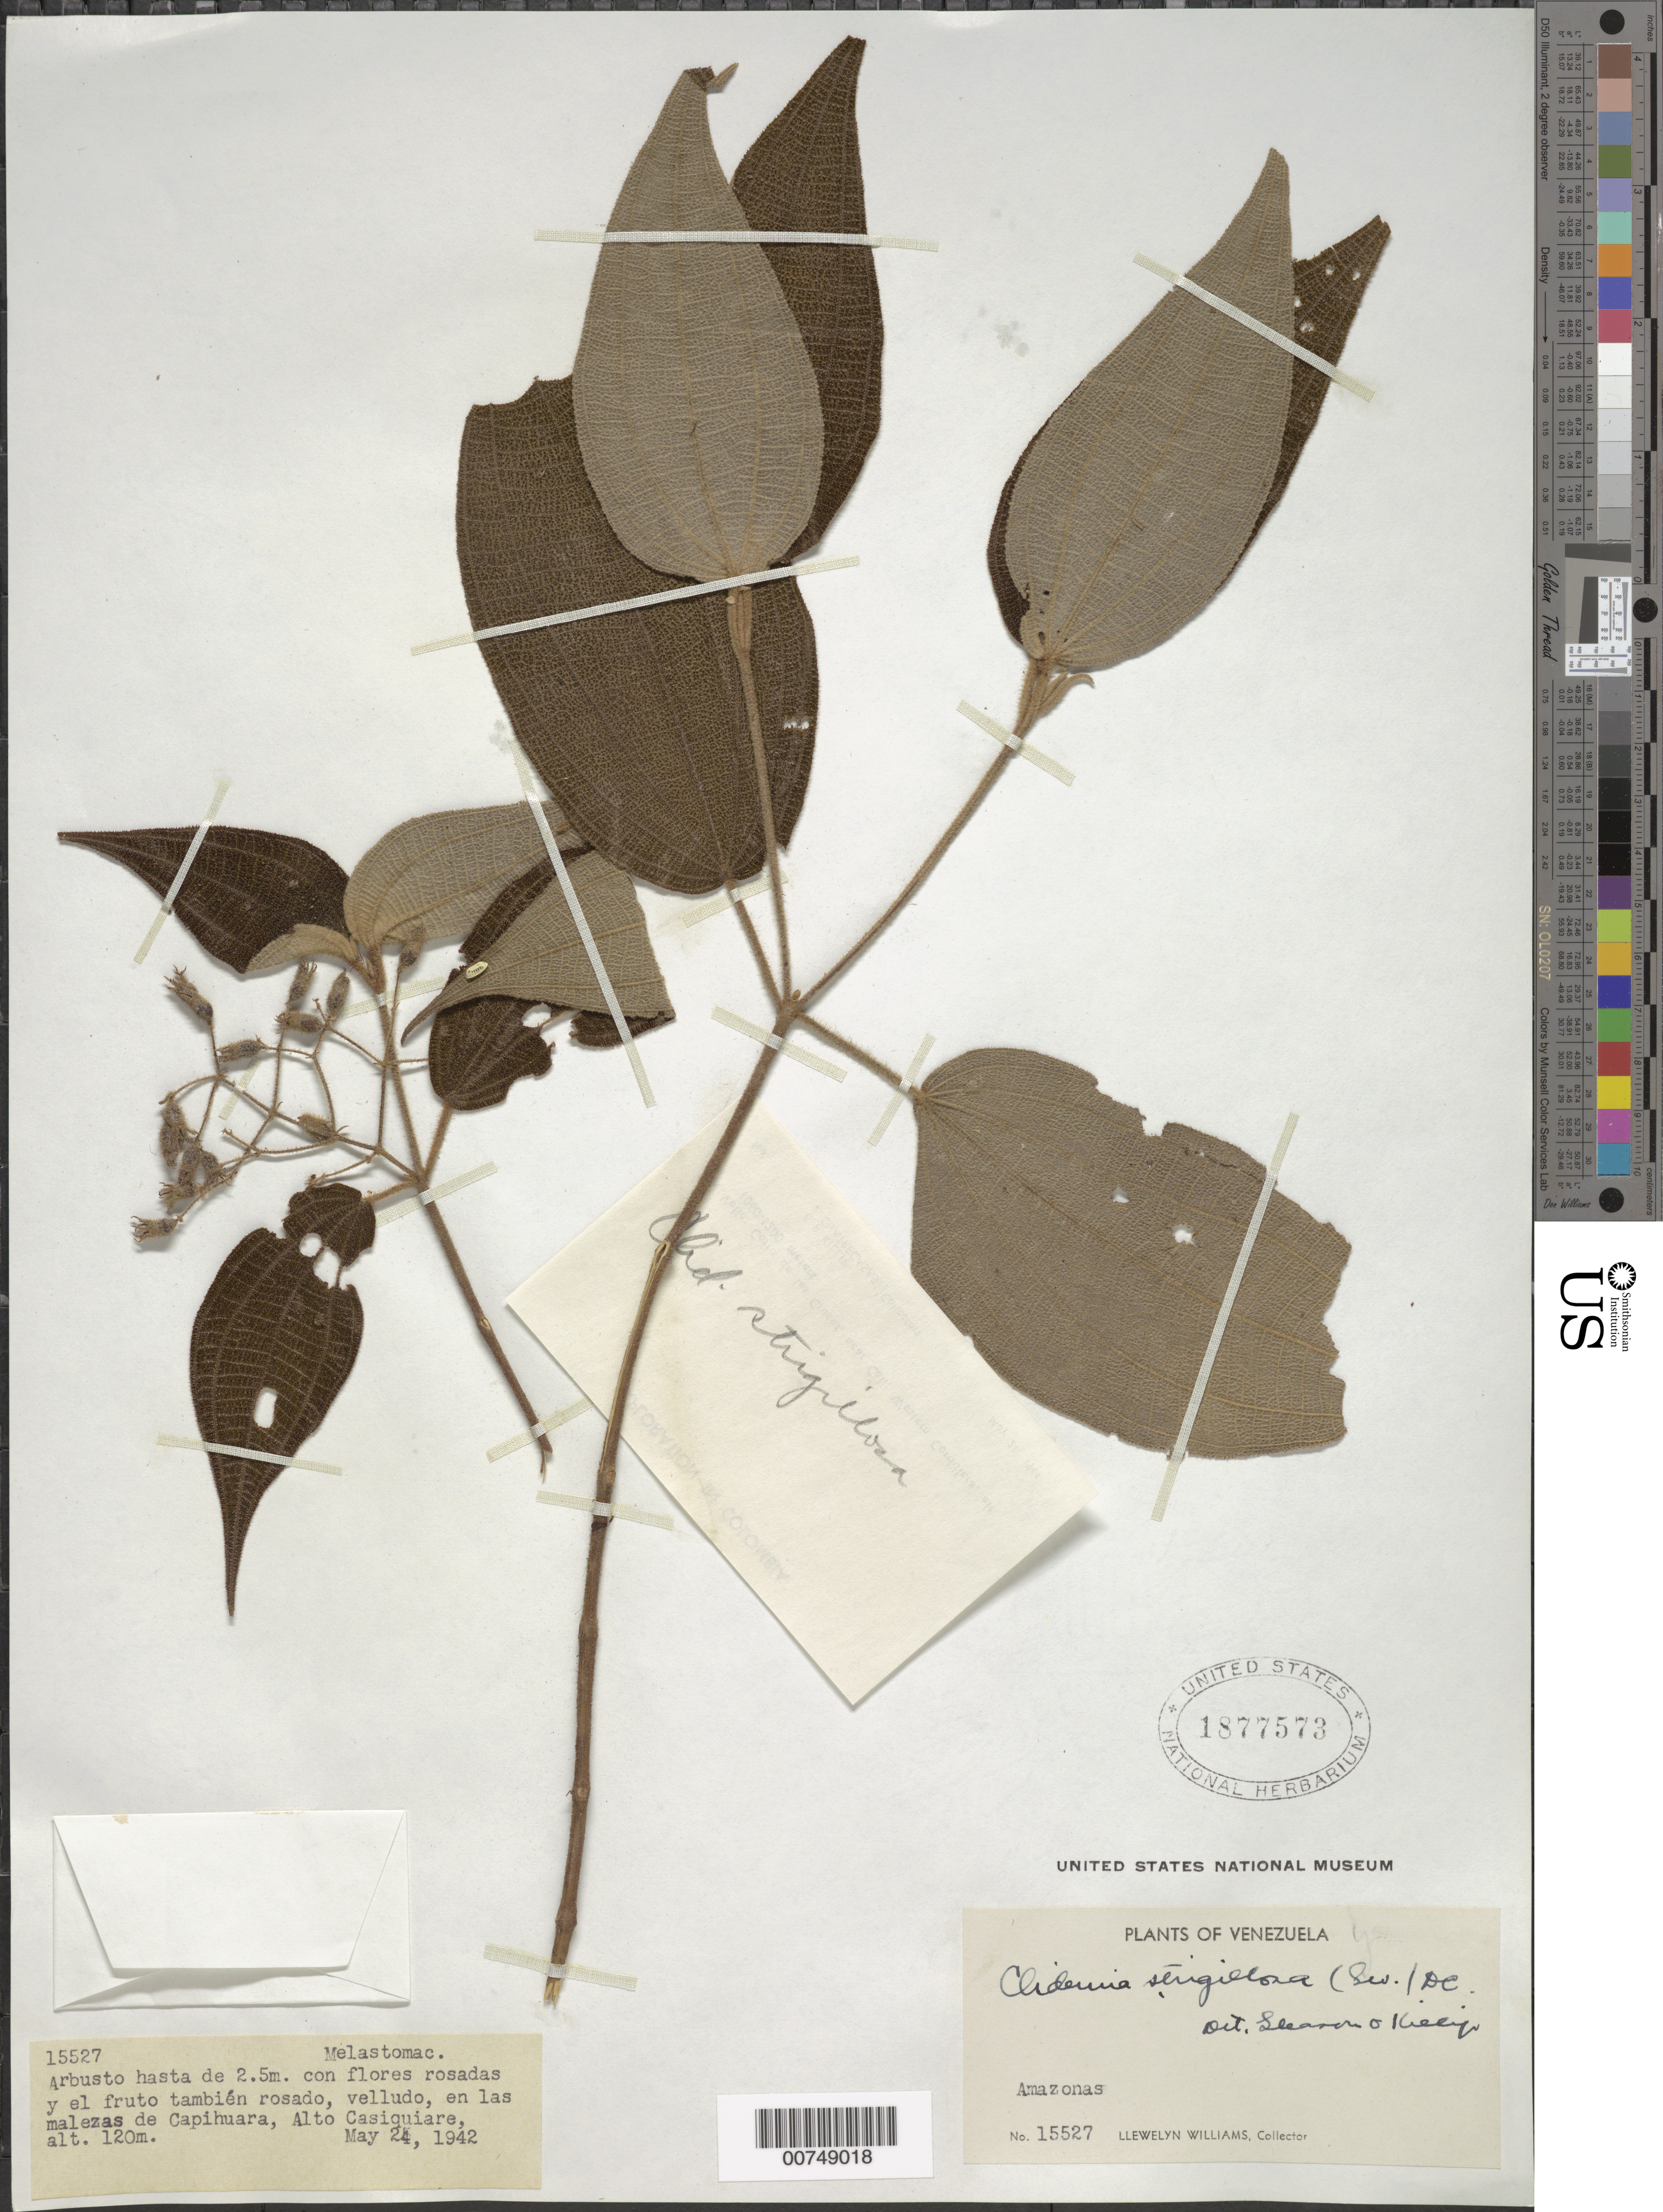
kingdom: Plantae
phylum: Tracheophyta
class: Magnoliopsida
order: Myrtales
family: Melastomataceae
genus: Clidemia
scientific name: Clidemia strigillosa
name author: (Sw.) DC.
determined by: Gleason, H. A.; Killip, E. P.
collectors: Ll. Williams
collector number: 15527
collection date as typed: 24-May-42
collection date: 1942-05-24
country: Venezuela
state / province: Amazonas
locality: Capihuara, Alto Casiquiare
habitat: Malezas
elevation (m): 120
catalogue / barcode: US 1877573